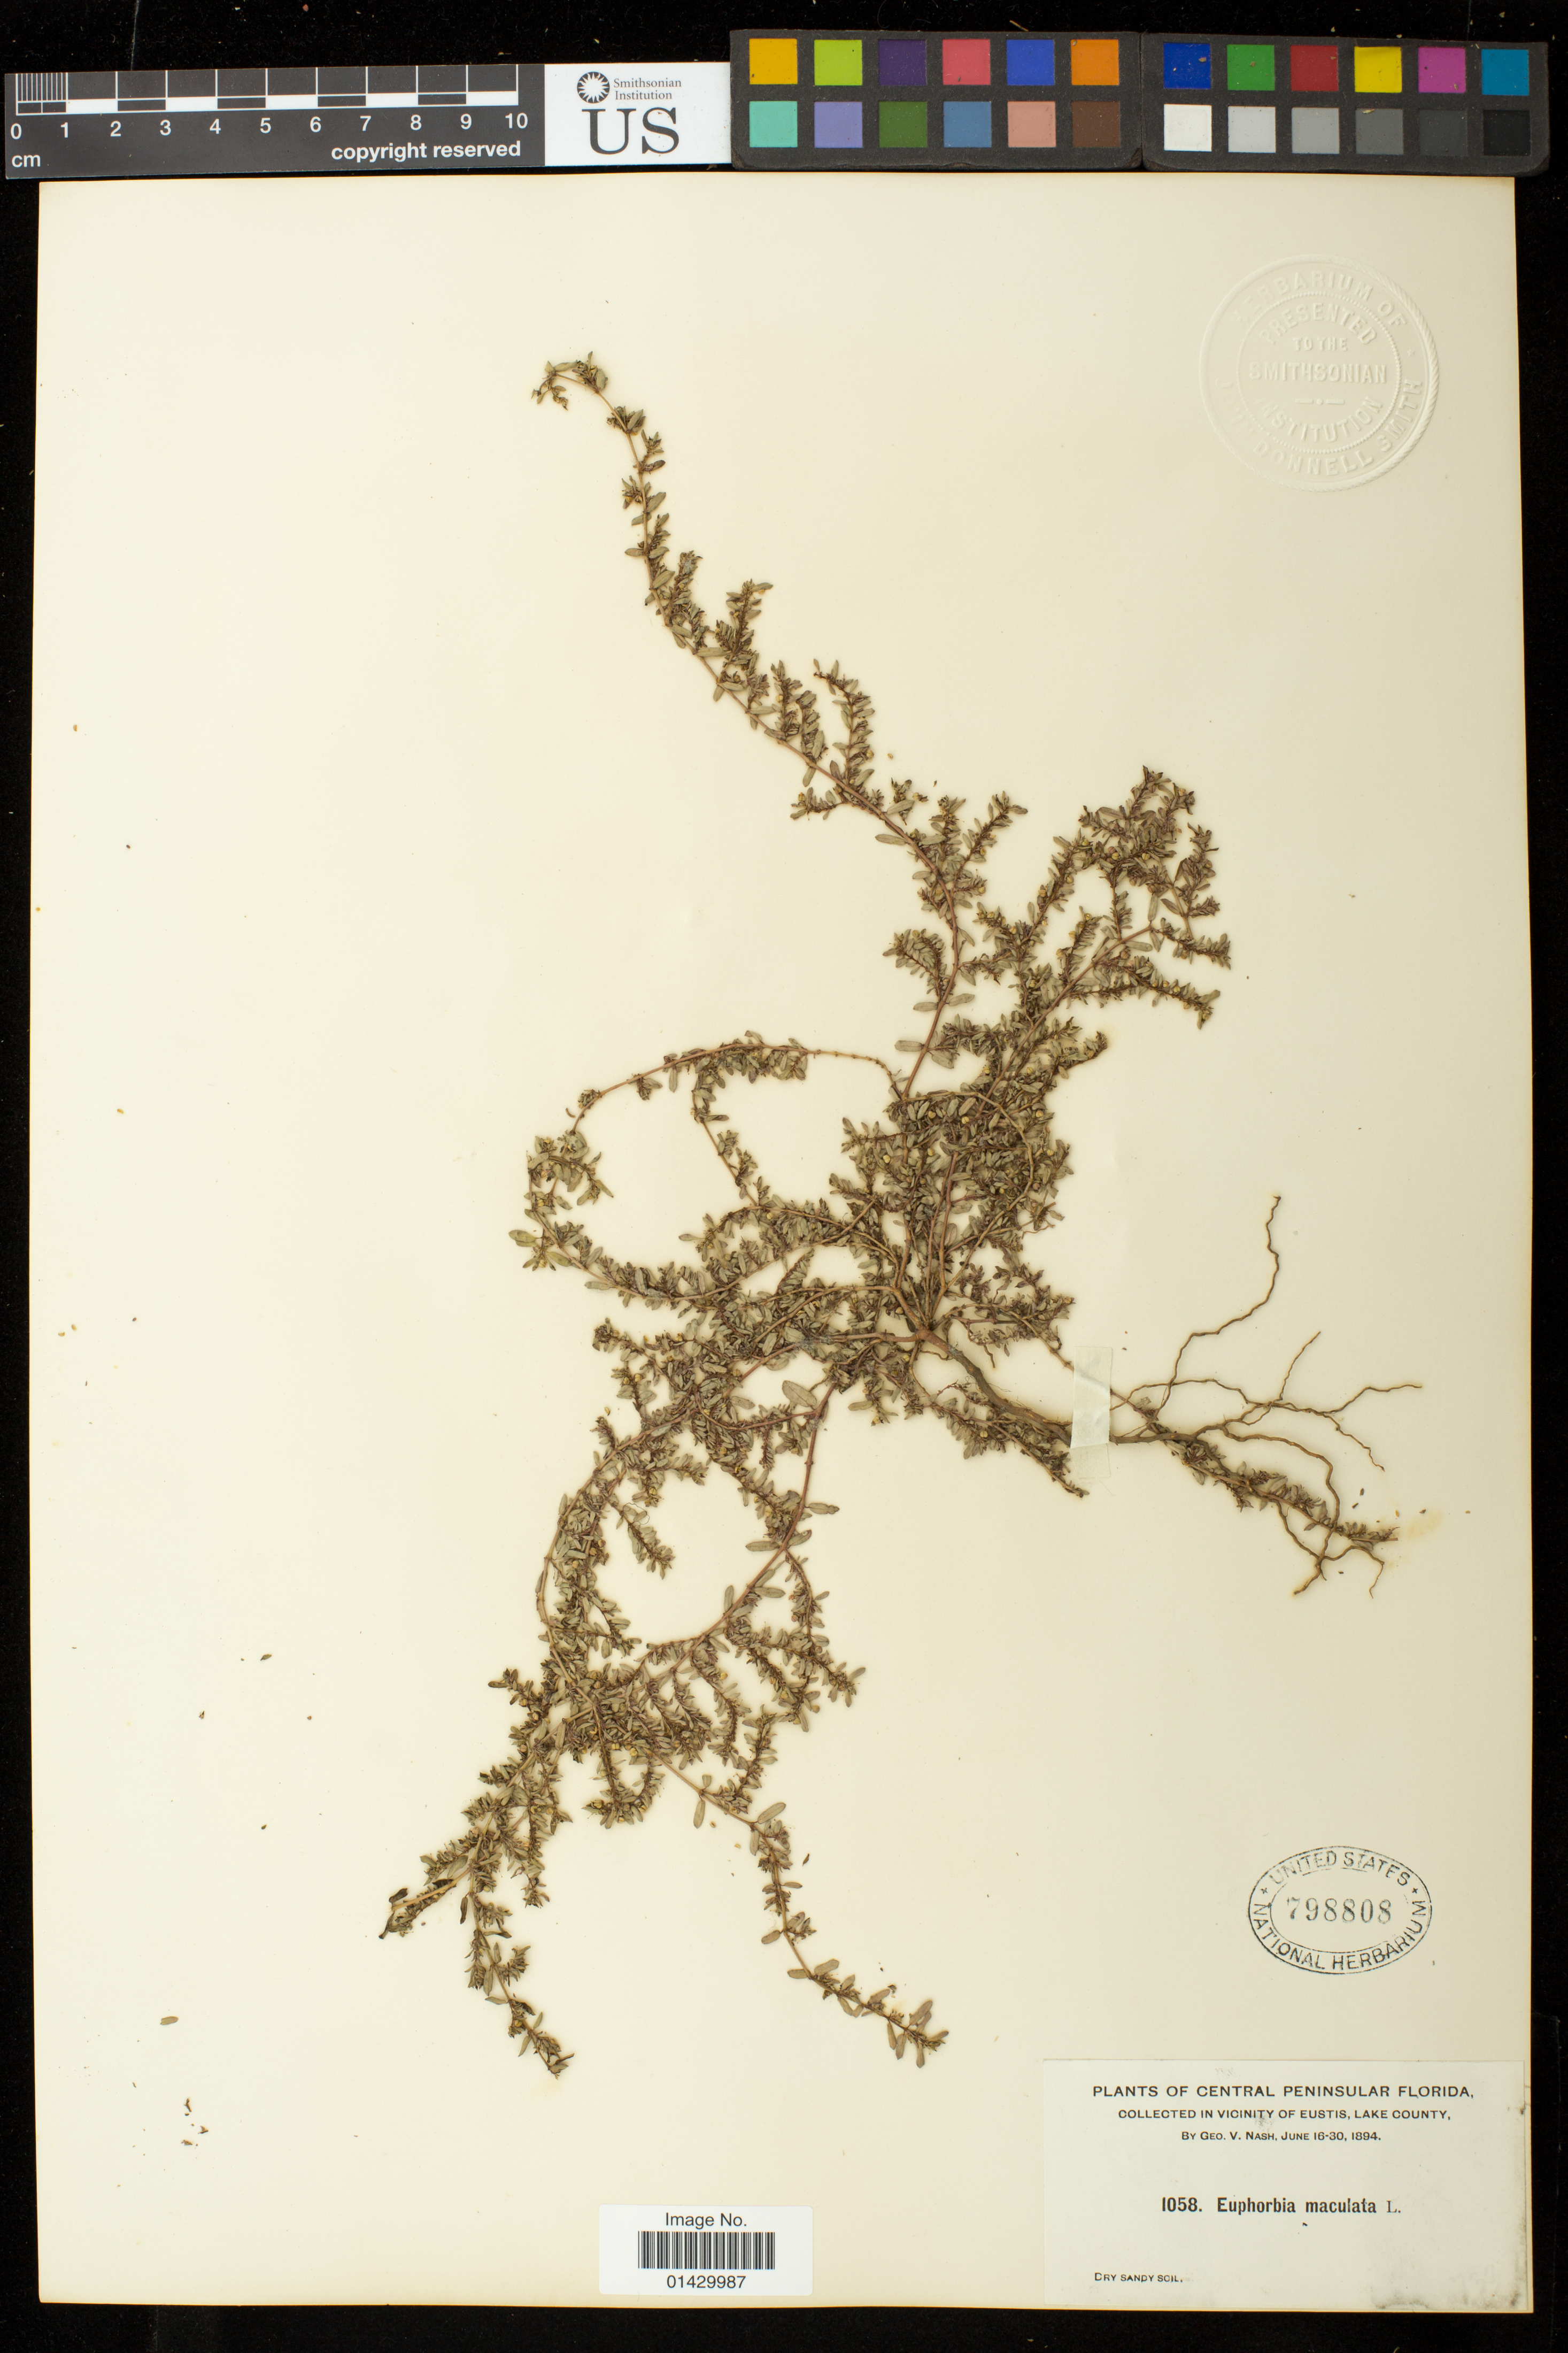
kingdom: Plantae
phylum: Tracheophyta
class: Magnoliopsida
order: Malpighiales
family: Euphorbiaceae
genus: Euphorbia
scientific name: Euphorbia maculata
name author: L.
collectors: G. V. Nash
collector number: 1058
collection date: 1894-06-16/1894-06-30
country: United States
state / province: Florida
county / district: Lake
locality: Vicinity of Eustis; Dry sandy soil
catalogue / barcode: US 798808